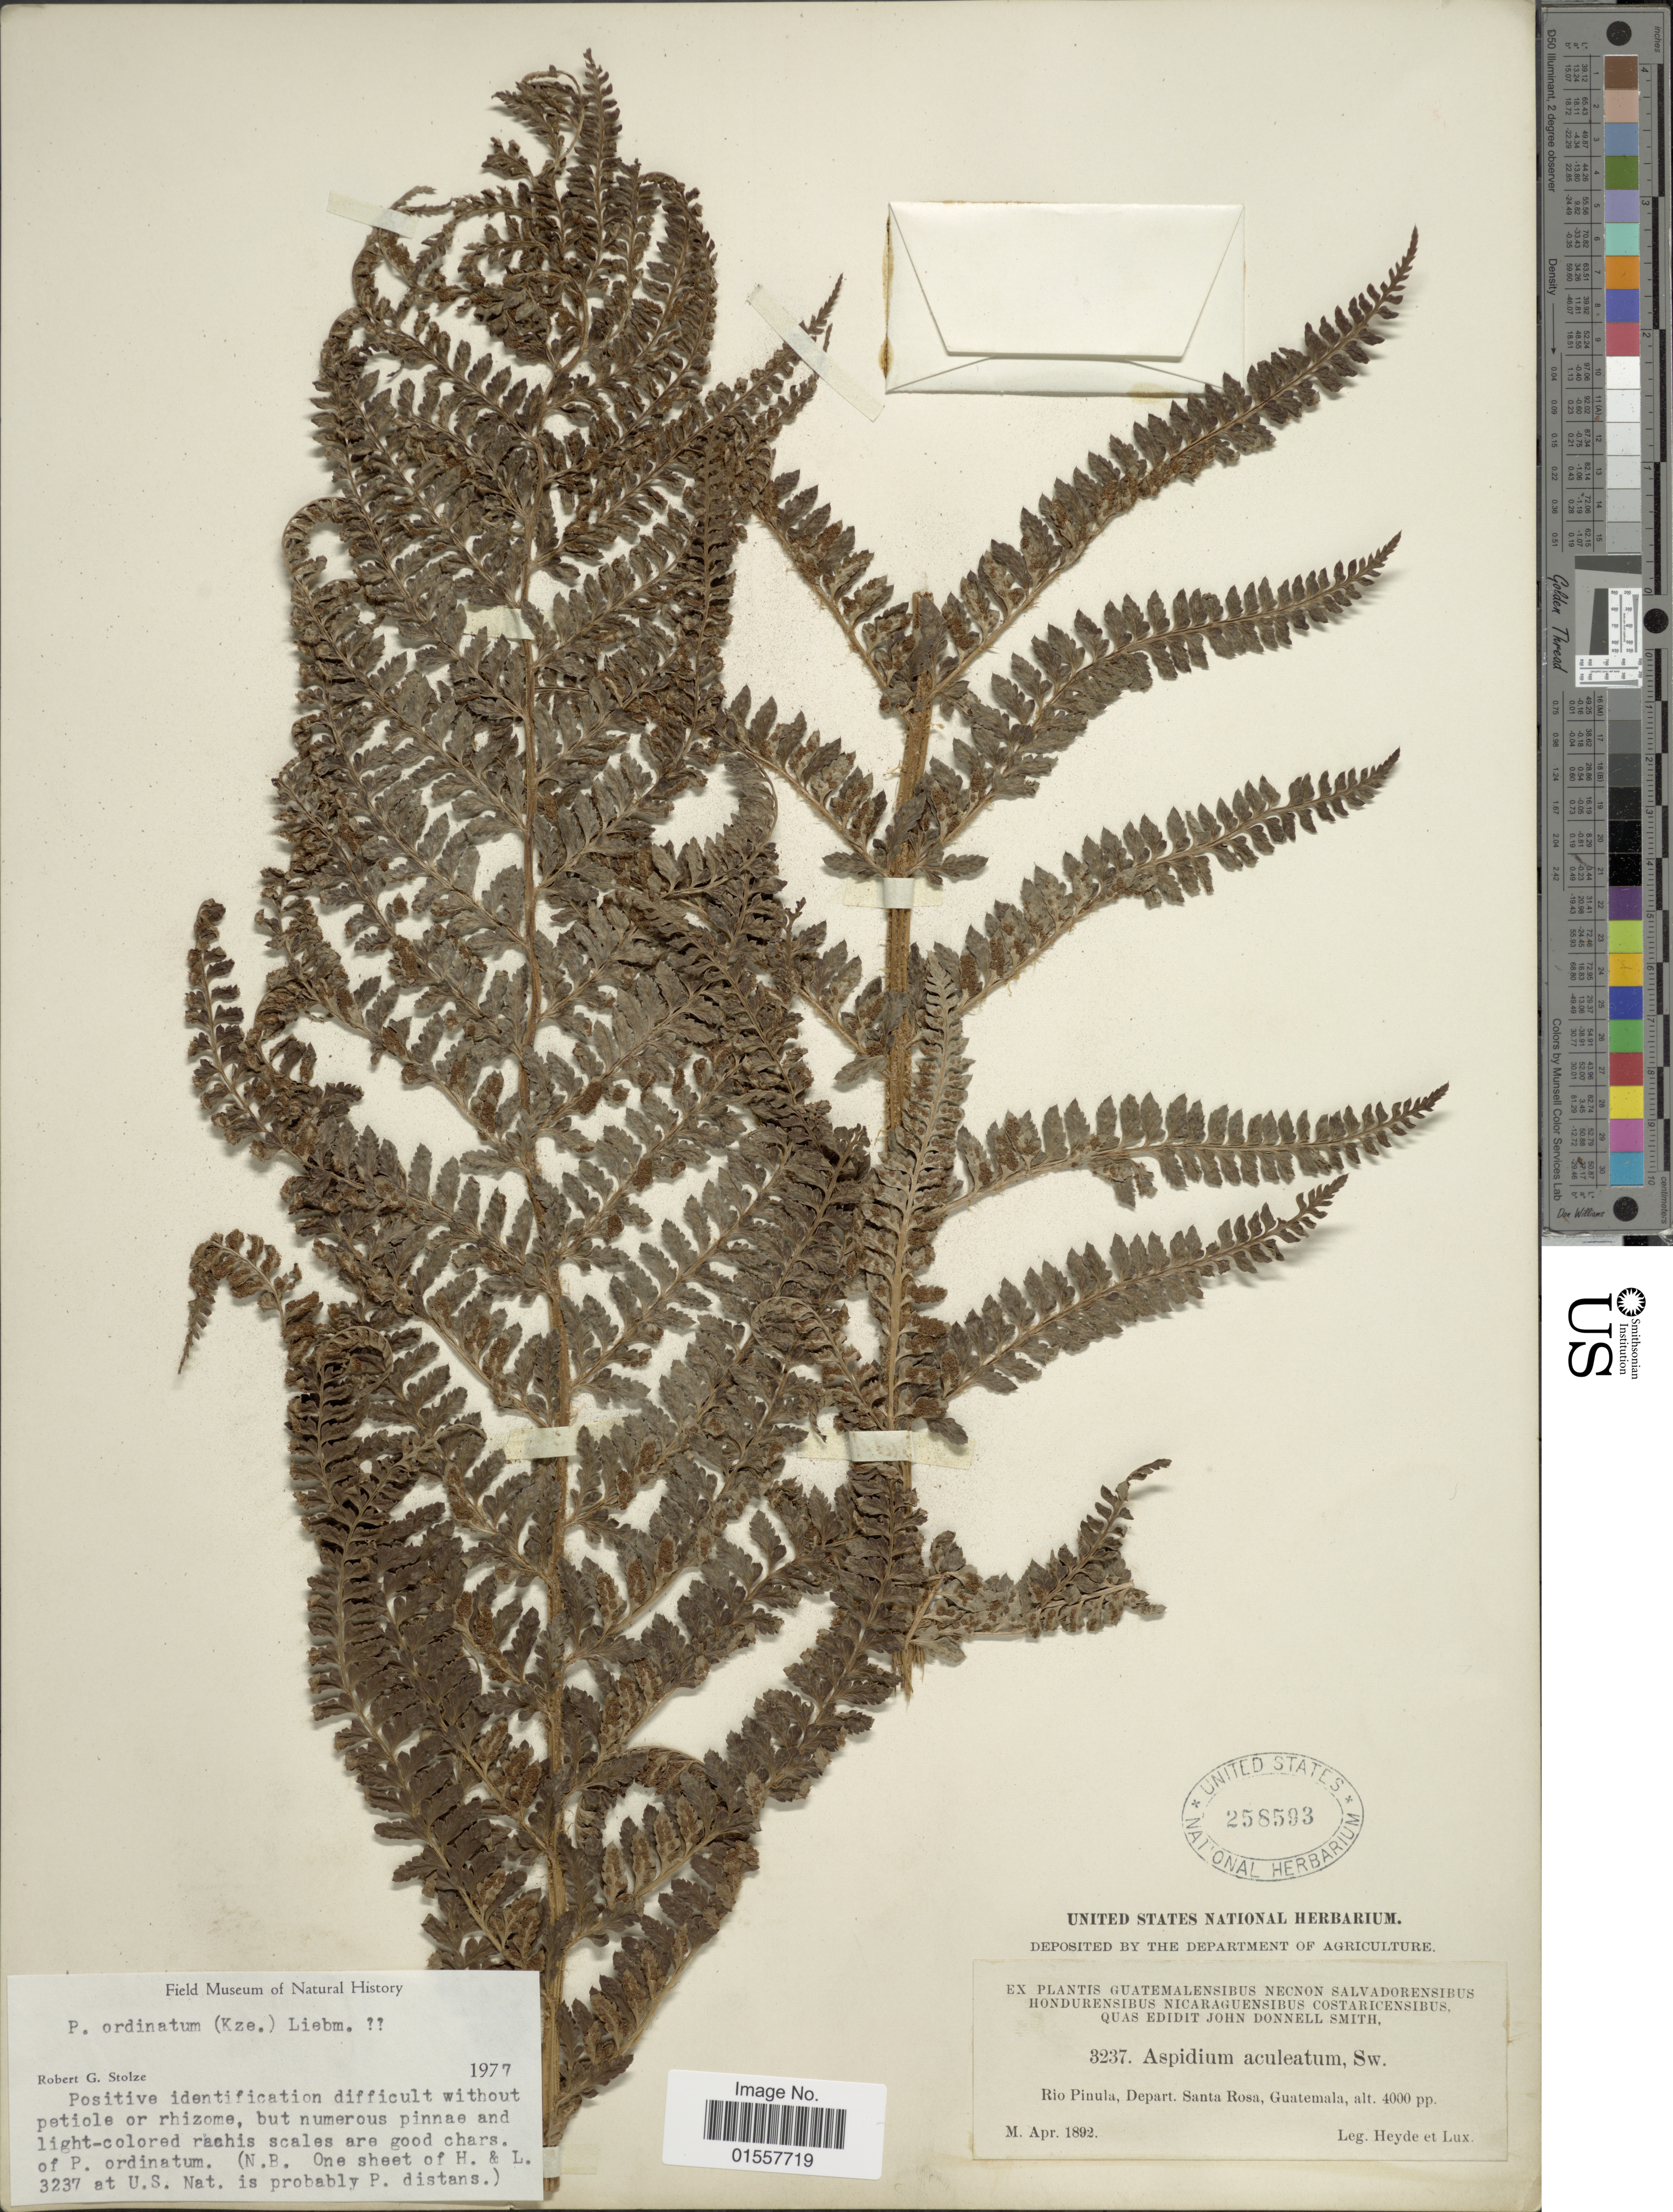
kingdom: Plantae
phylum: Tracheophyta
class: Polypodiopsida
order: Polypodiales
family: Dryopteridaceae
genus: Polystichum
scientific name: Polystichum ordinatum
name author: (Kunze) Liebm.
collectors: Heyde & Lux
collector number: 3237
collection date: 1892-04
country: Guatemala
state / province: Santa Rosa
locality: Rio Pinula, Depart. Santa Rosa, Guatemala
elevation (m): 1219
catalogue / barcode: US 258593